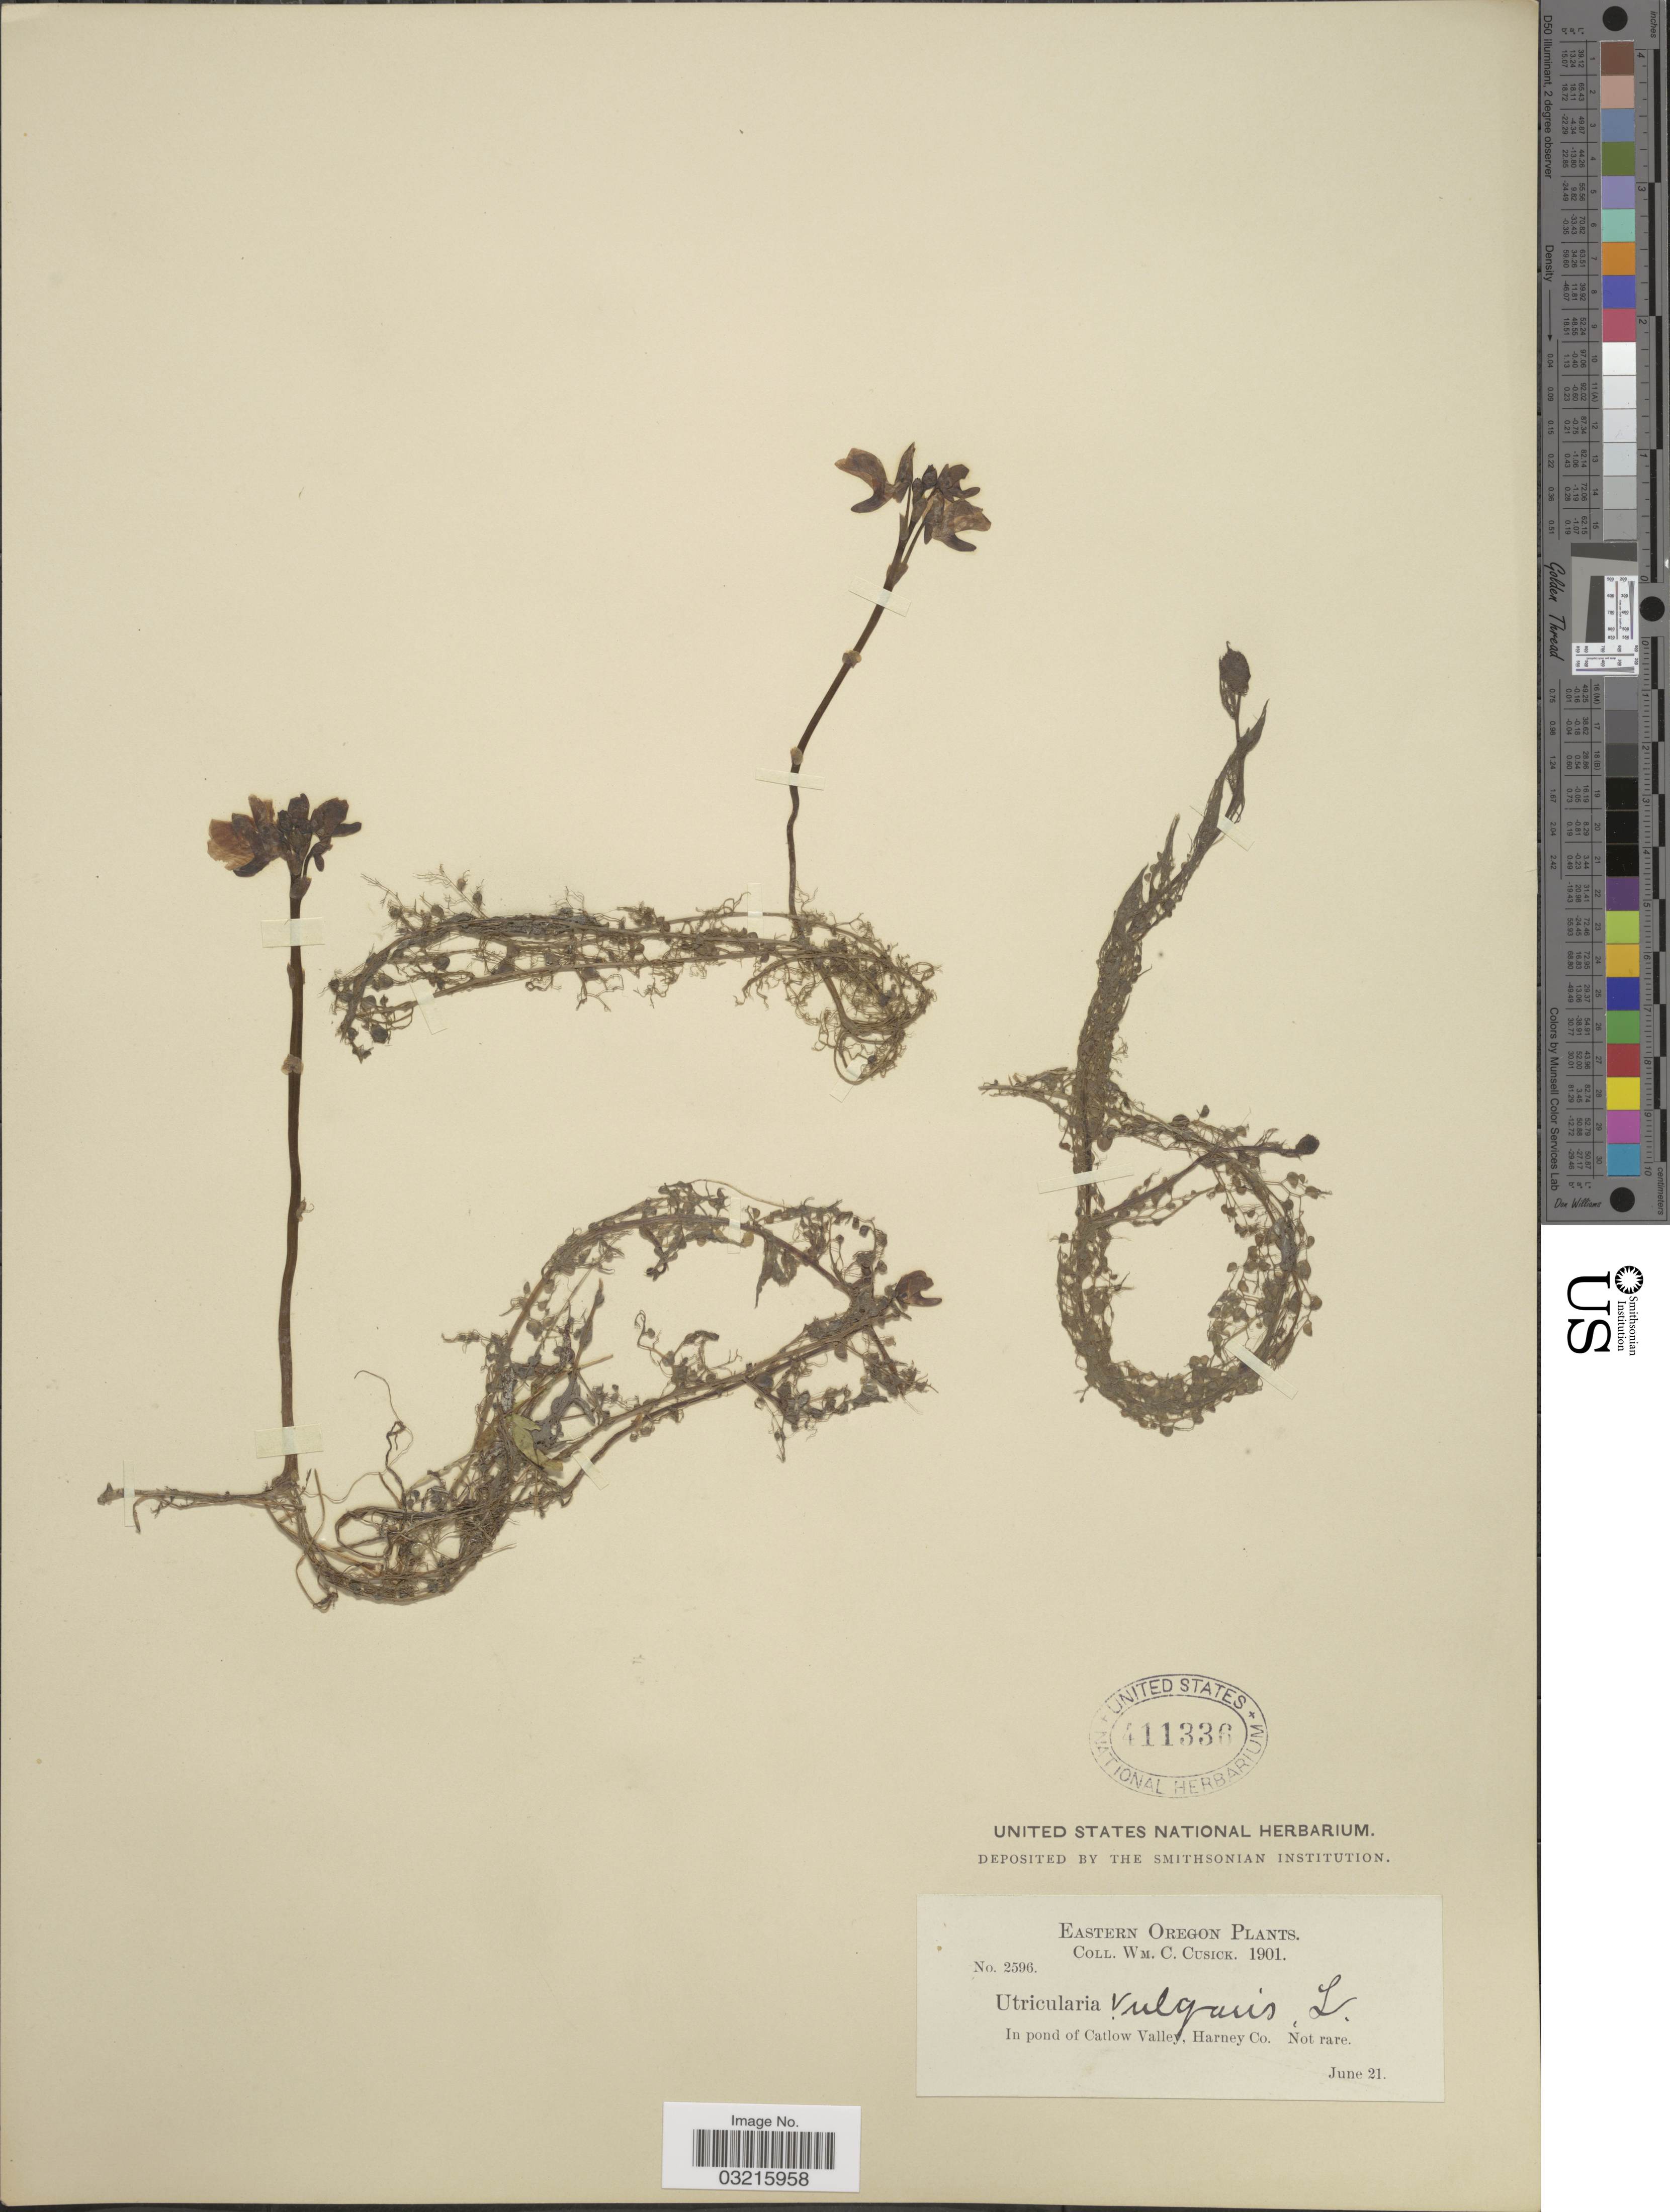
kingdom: Plantae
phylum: Tracheophyta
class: Magnoliopsida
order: Lamiales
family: Lentibulariaceae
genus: Utricularia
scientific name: Utricularia vulgaris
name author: L.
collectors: W. C. Cusick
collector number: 2596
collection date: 1901-06-21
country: United States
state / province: Oregon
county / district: Harney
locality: Eastern Oregon, In pond of Catlow Valley, Harney Co.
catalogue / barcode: US 411336